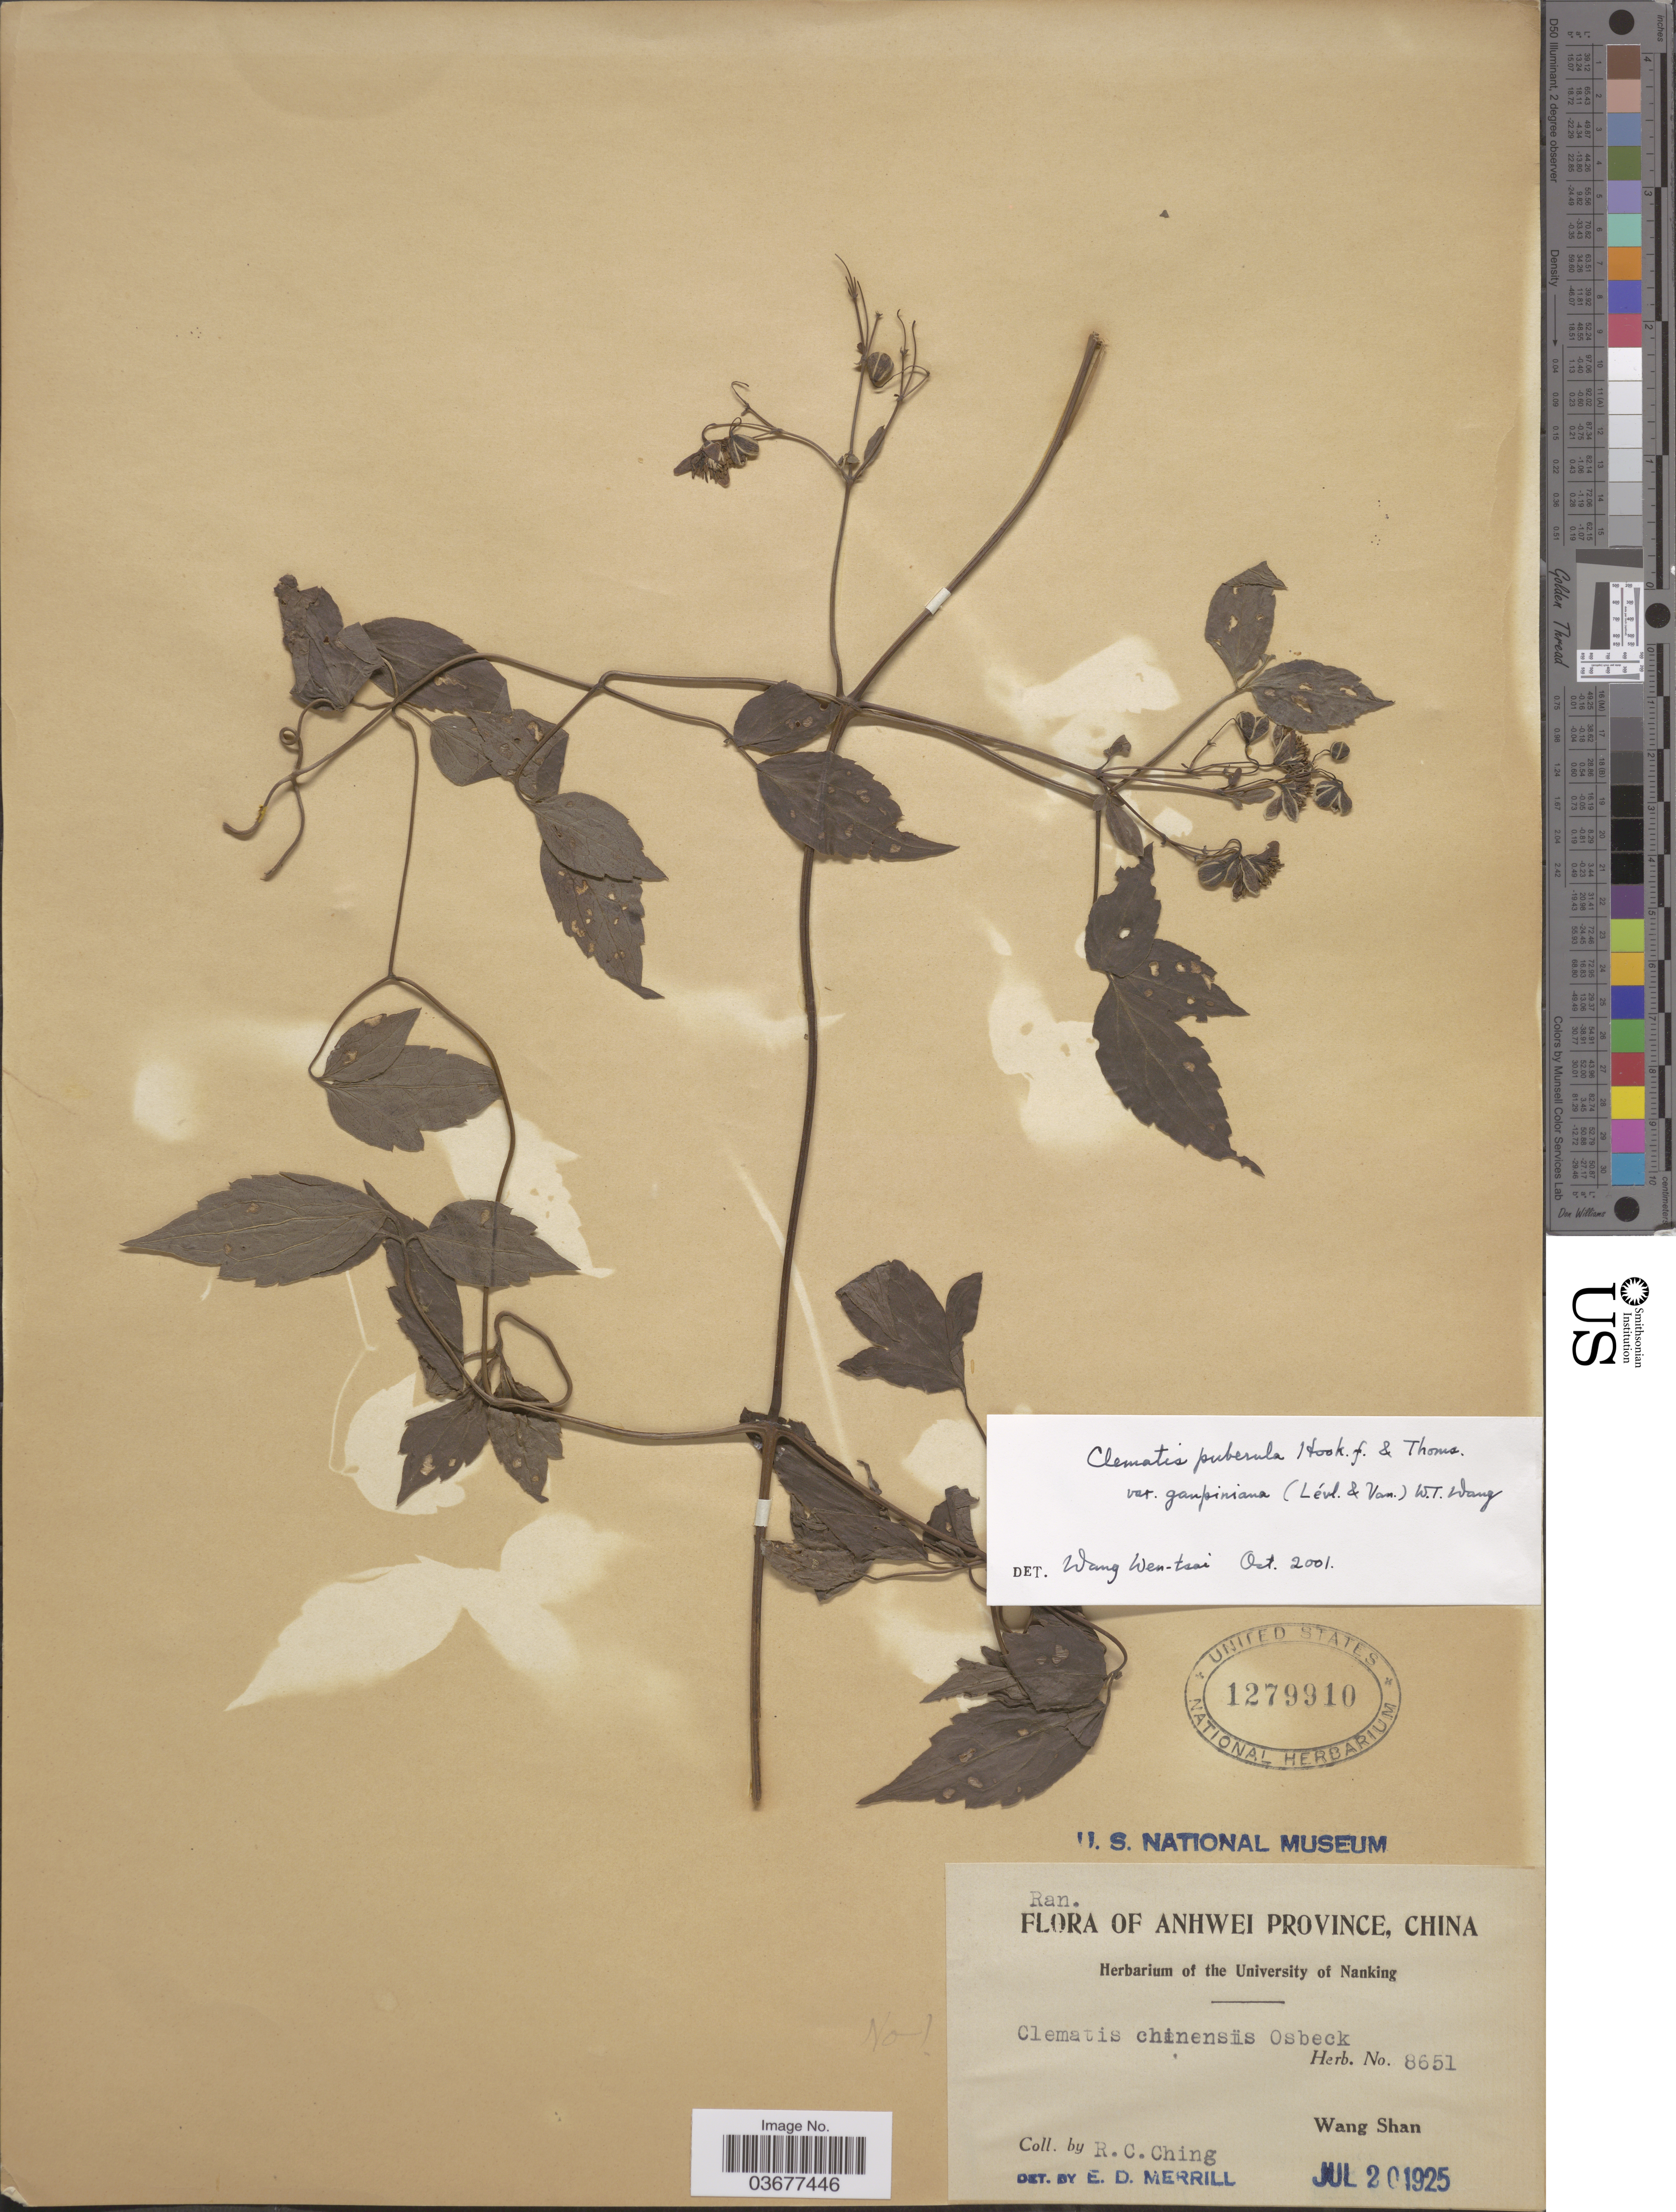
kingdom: Plantae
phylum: Tracheophyta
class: Magnoliopsida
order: Ranunculales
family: Ranunculaceae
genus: Clematis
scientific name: Clematis puberula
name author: Hook. f. & Thomson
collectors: R. C. Ching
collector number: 8651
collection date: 1925-07-20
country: China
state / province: Anhui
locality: Anhwei Province. Wang Shan.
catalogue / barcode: US 1279910